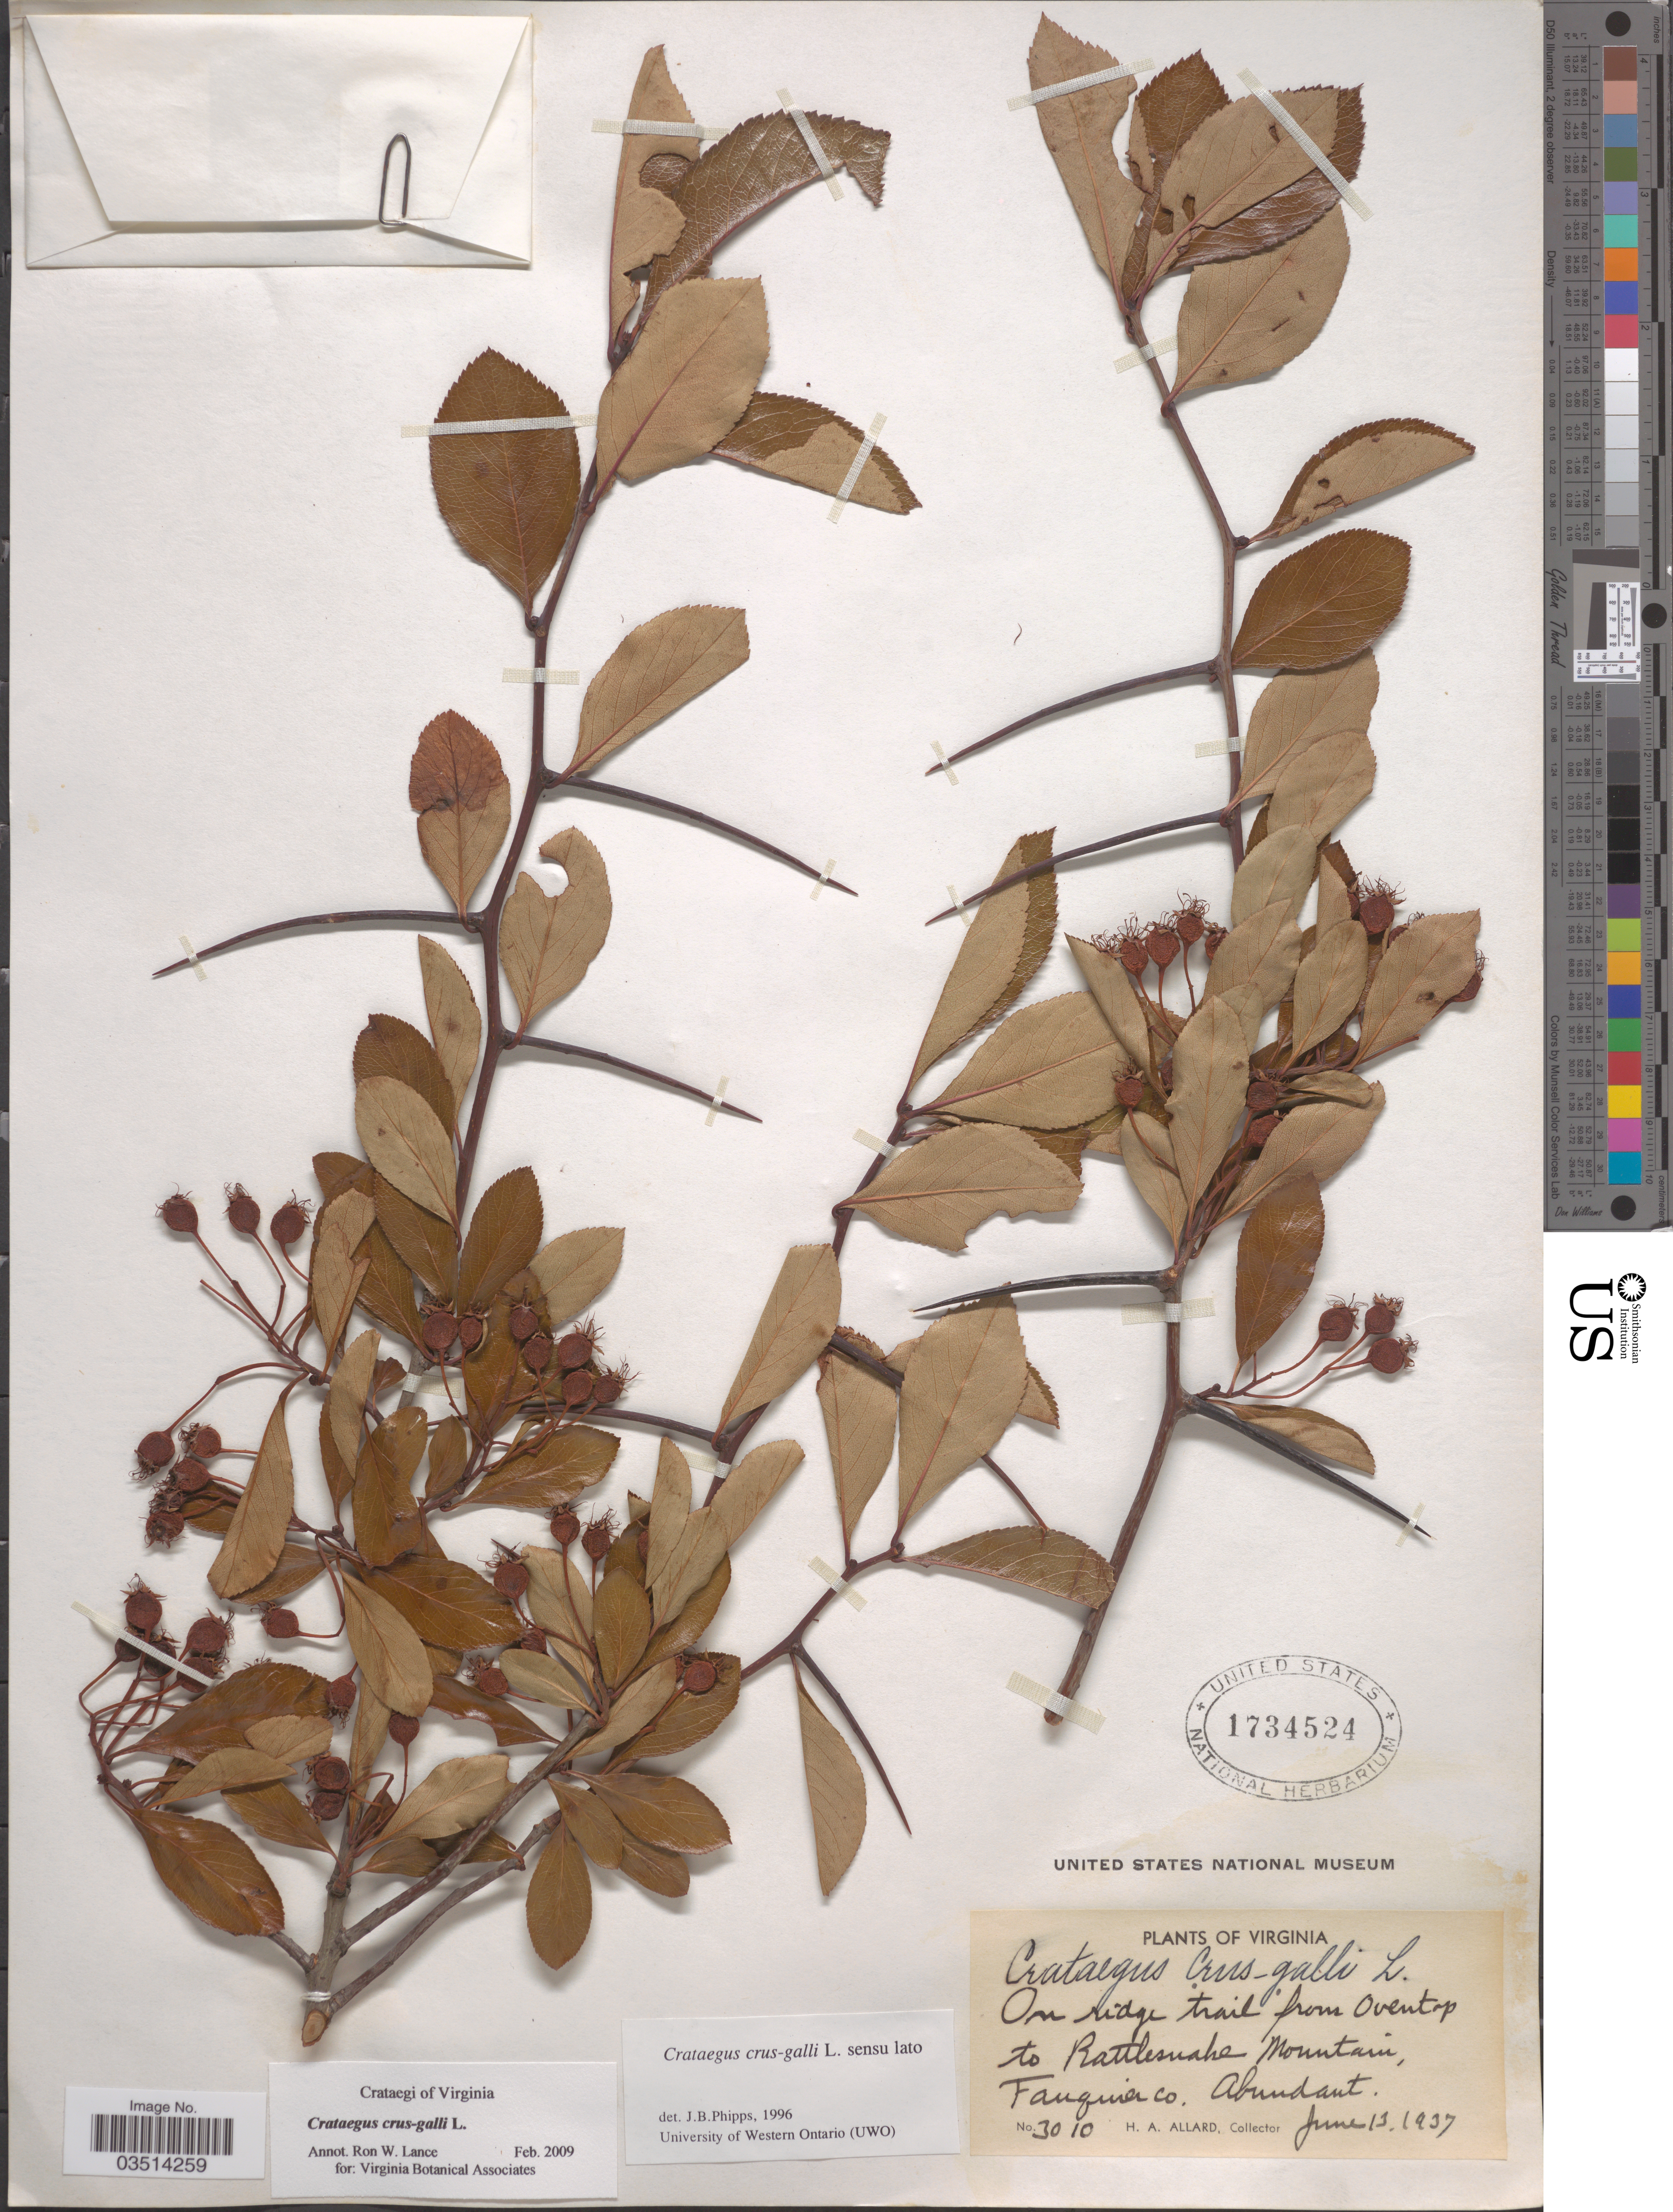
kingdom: Plantae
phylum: Tracheophyta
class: Magnoliopsida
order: Rosales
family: Rosaceae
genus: Crataegus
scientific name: Crataegus crus-galli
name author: L.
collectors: H. A. Allard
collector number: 3010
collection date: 1937-06-13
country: United States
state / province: Virginia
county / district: Fauquier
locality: On ridge trail formm Oventop to Rattlesnake Mountain, Fauquier Co.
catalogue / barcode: US 1734524